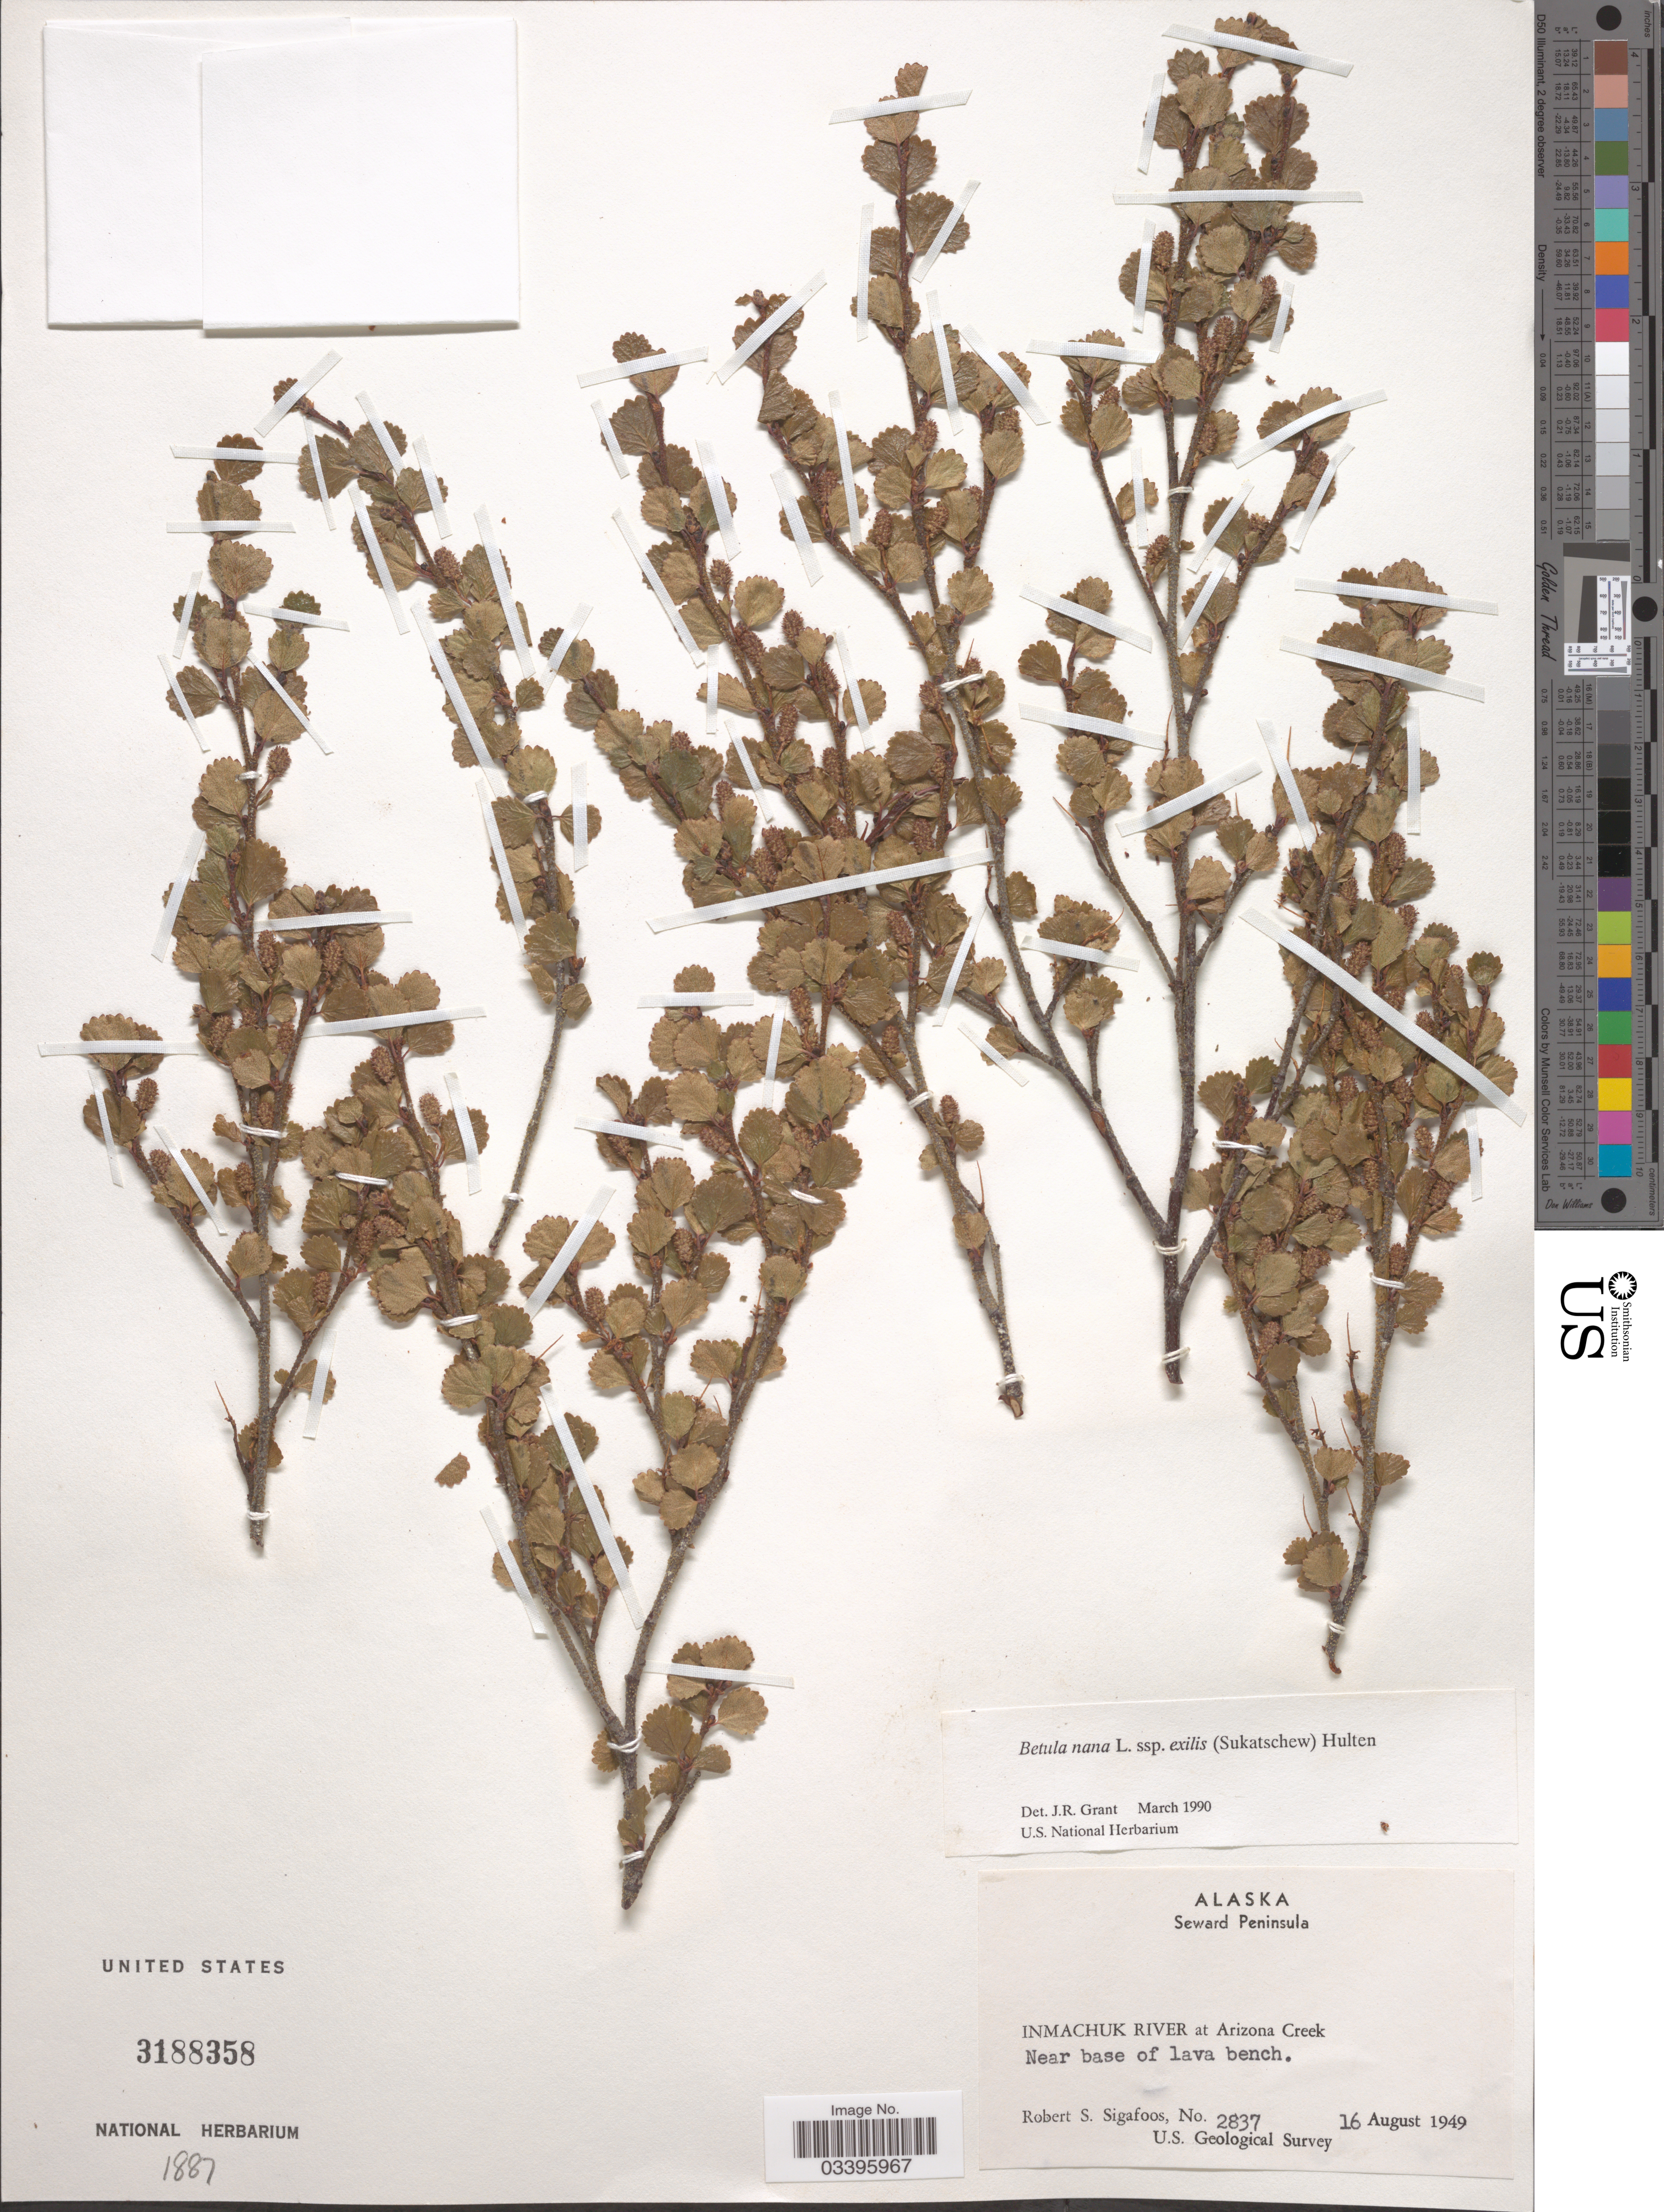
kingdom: Plantae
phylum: Tracheophyta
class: Magnoliopsida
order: Fagales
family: Betulaceae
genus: Betula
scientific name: Betula nana subsp. exilis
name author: L.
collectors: R. Sigafoos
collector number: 2837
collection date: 1949-08-16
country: United States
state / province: Alaska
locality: Seward Peninsula. Inmachuk River at Arizona Creek. Near base of lava bench.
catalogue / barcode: US 3188358